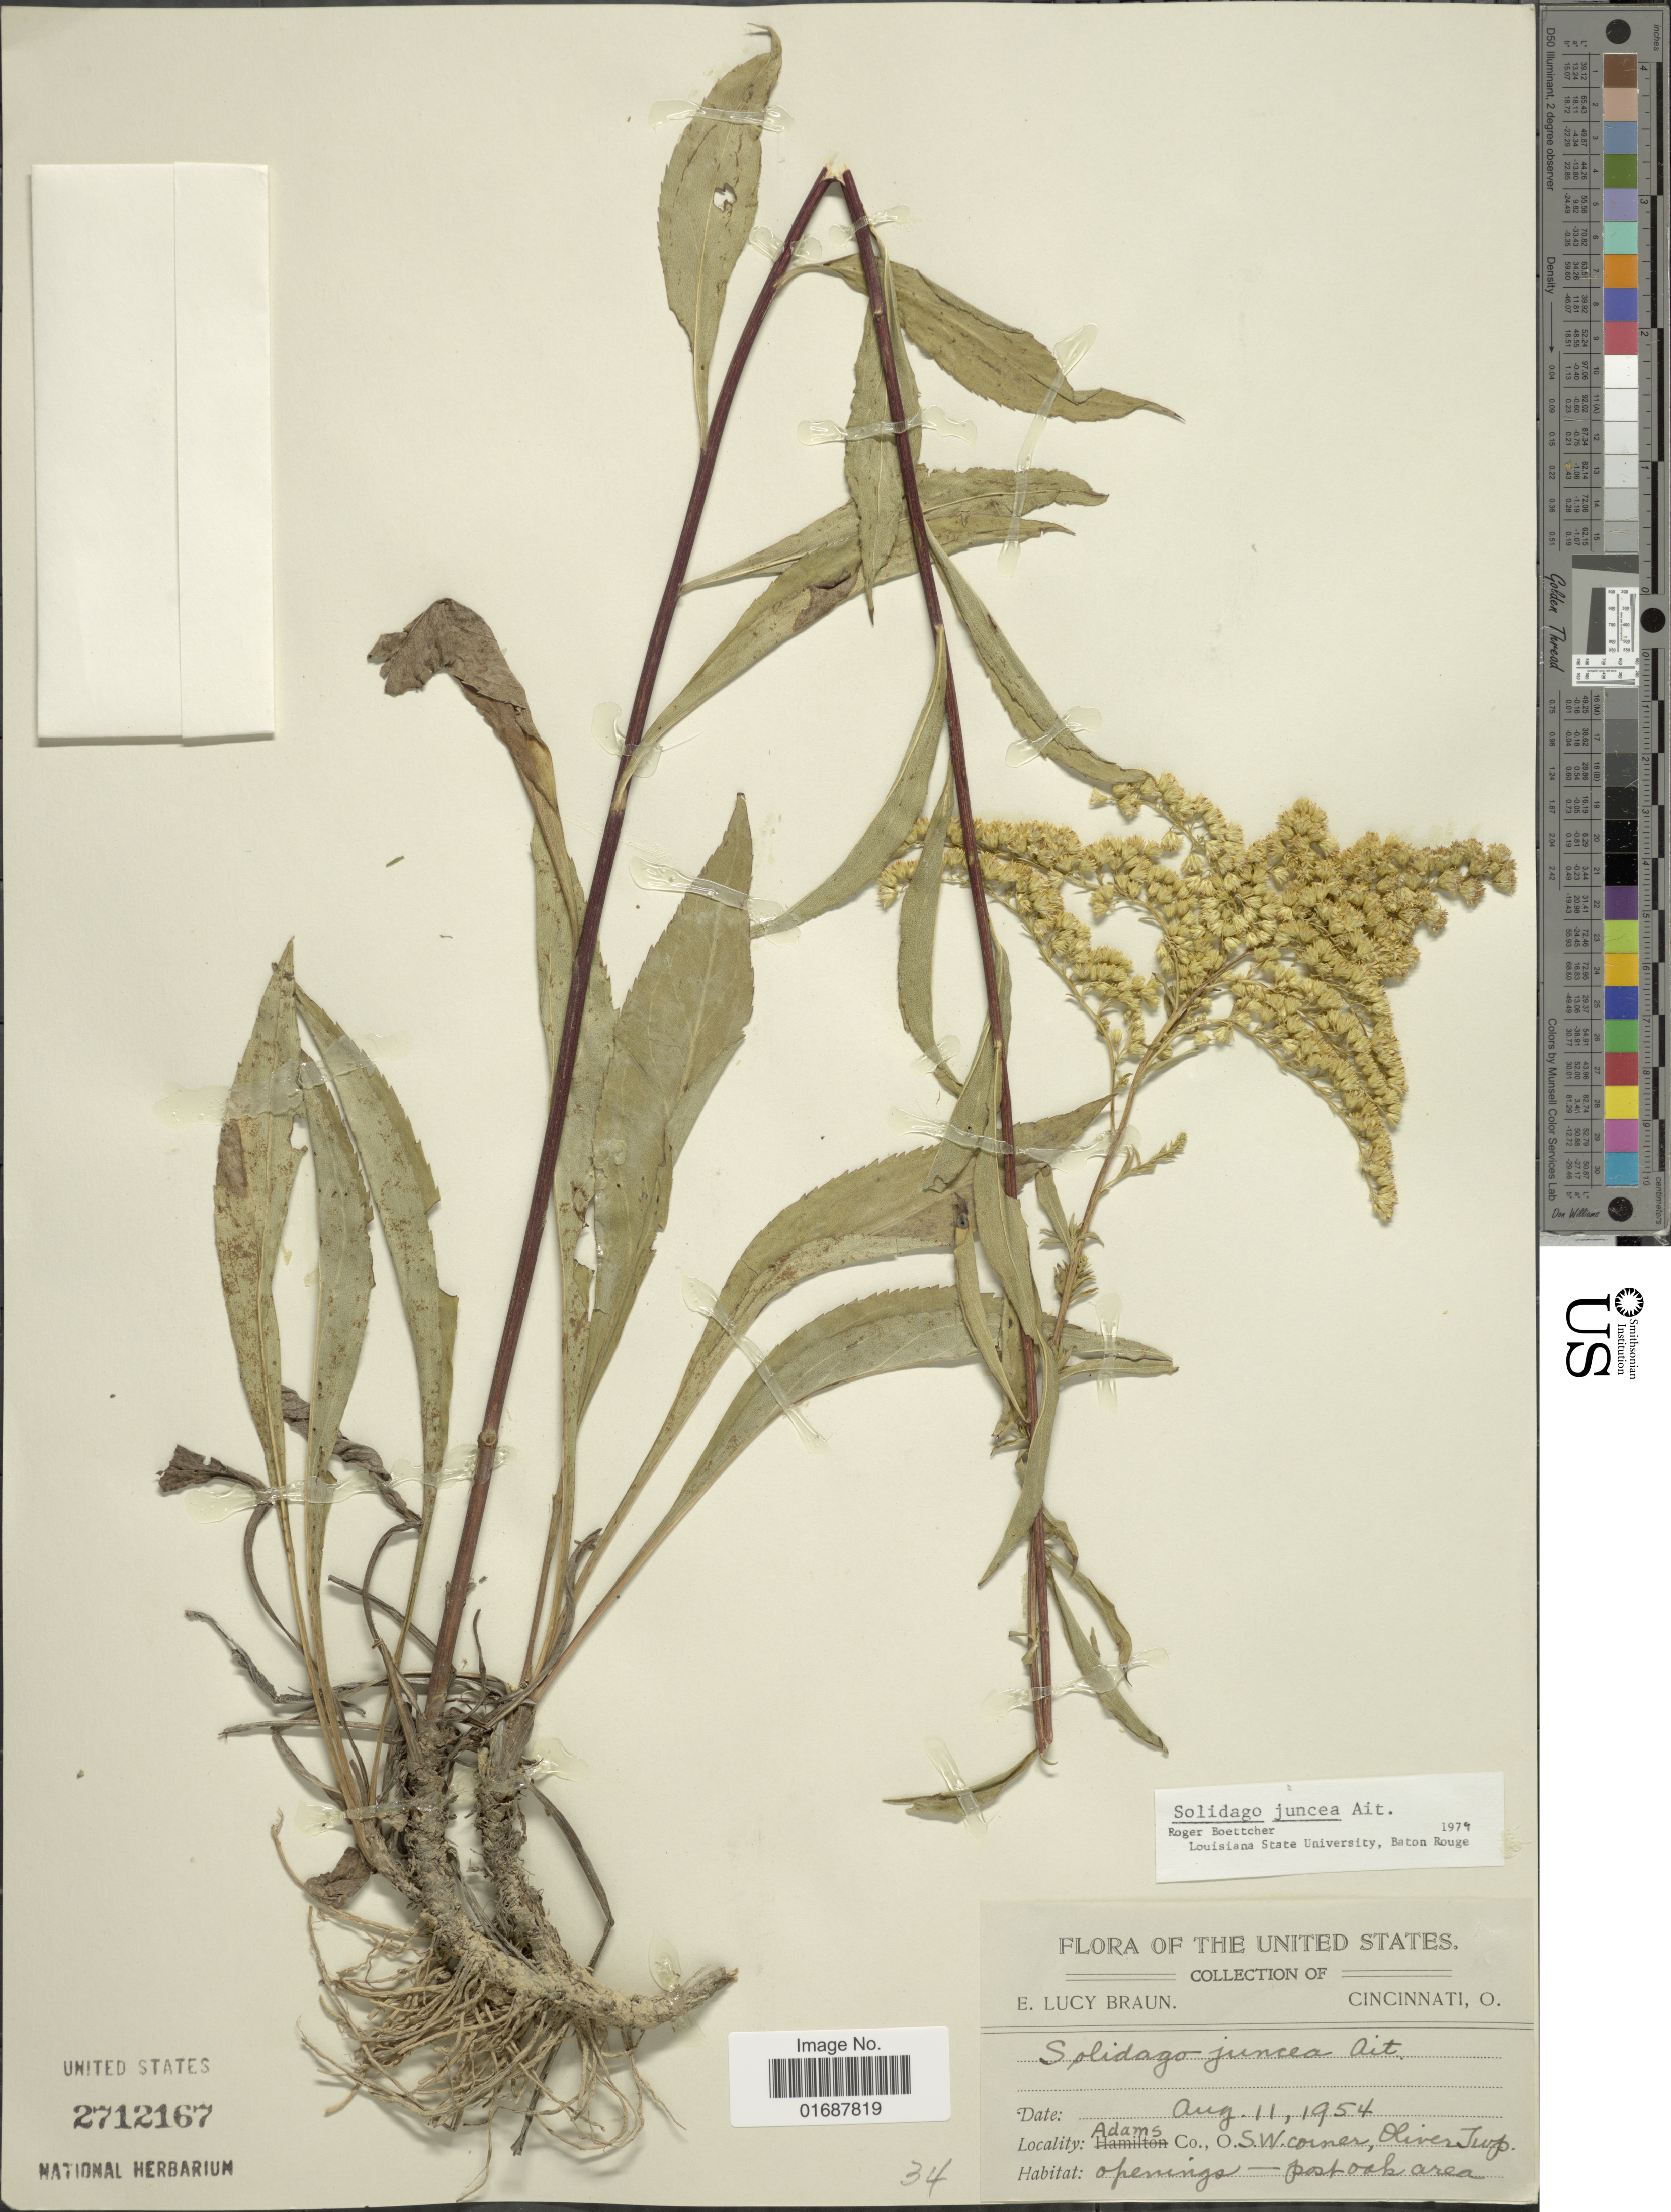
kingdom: Plantae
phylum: Tracheophyta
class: Magnoliopsida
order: Asterales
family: Asteraceae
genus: Solidago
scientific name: Solidago juncea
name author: Aiton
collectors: E. L. Braun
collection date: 1954-08-11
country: United States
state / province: Ohio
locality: Adams Co., S.W. corner, Oliver Twp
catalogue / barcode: US 2412167